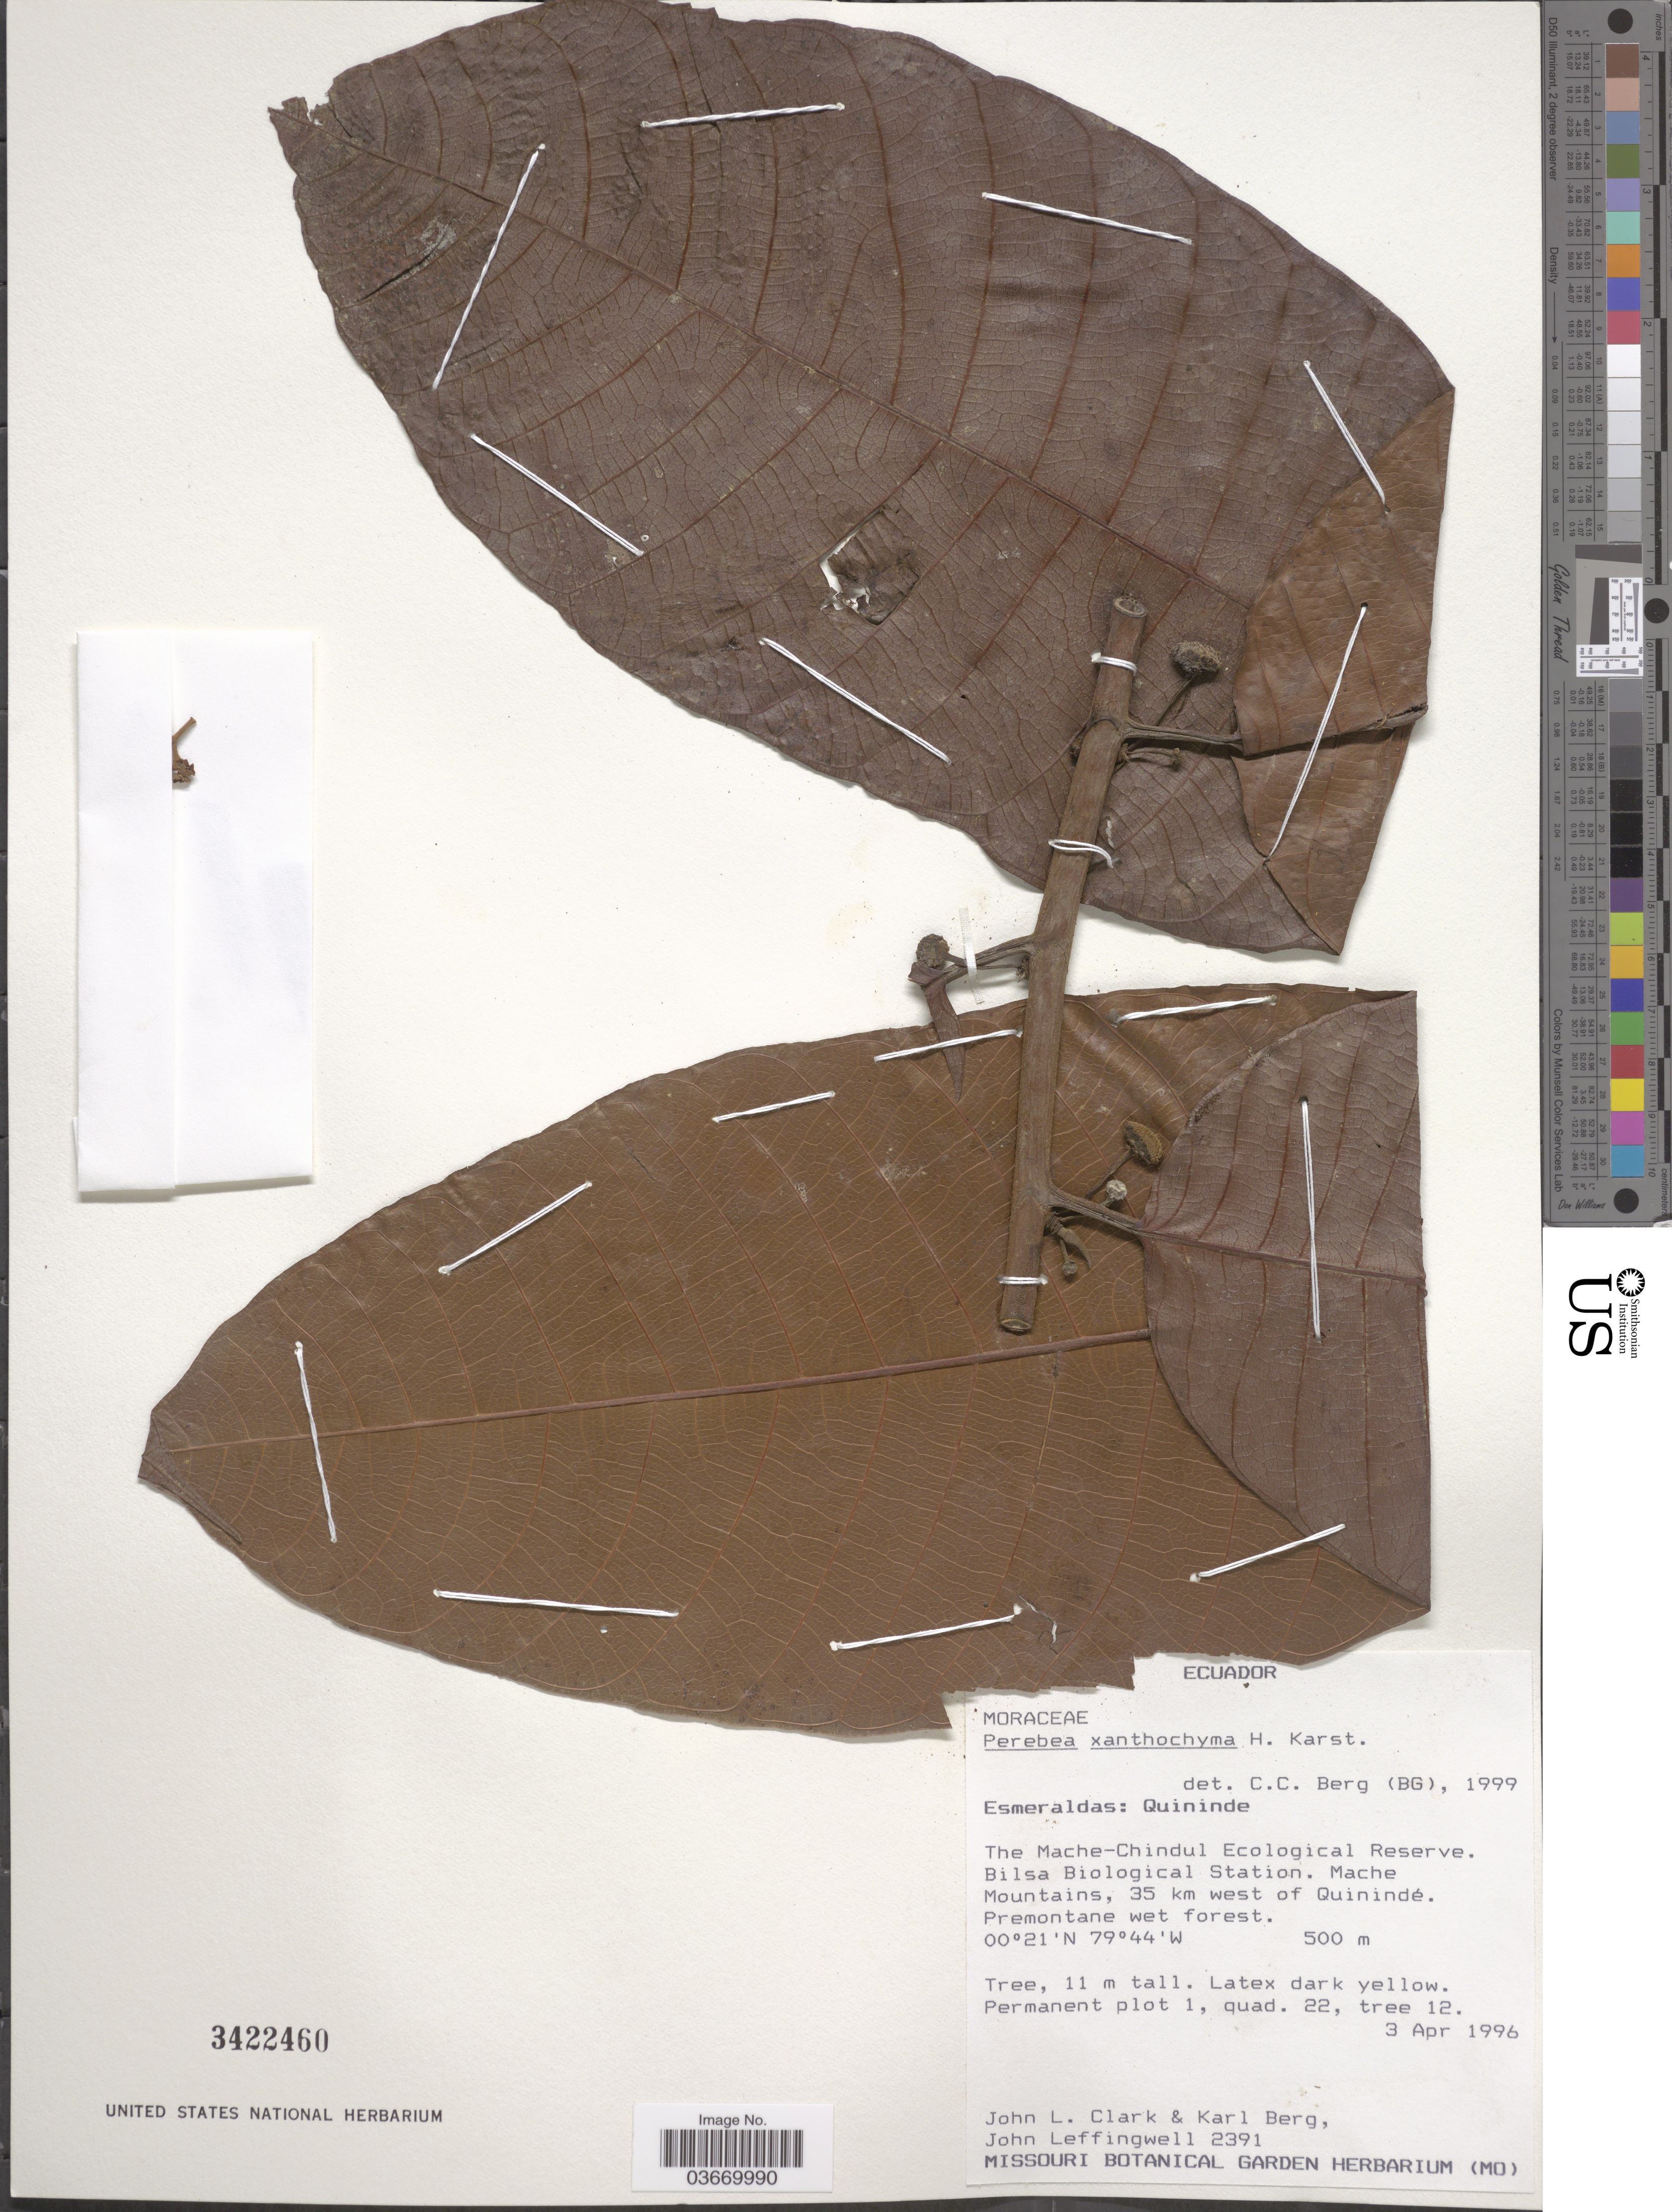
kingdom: Plantae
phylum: Tracheophyta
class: Magnoliopsida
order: Rosales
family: Moraceae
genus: Perebea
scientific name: Perebea xanthochyma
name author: H. Karst.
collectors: J. L. Clark, K. Berg & J. Leffingwell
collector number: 2391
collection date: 1996-04-03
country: Ecuador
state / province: Esmeraldas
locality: Quininde. The Mache-Chindul Ecological Reserve. Bilsa Biological Station. Mache Mountains, 35 km west of Quinindé.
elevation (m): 500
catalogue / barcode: US 3422460